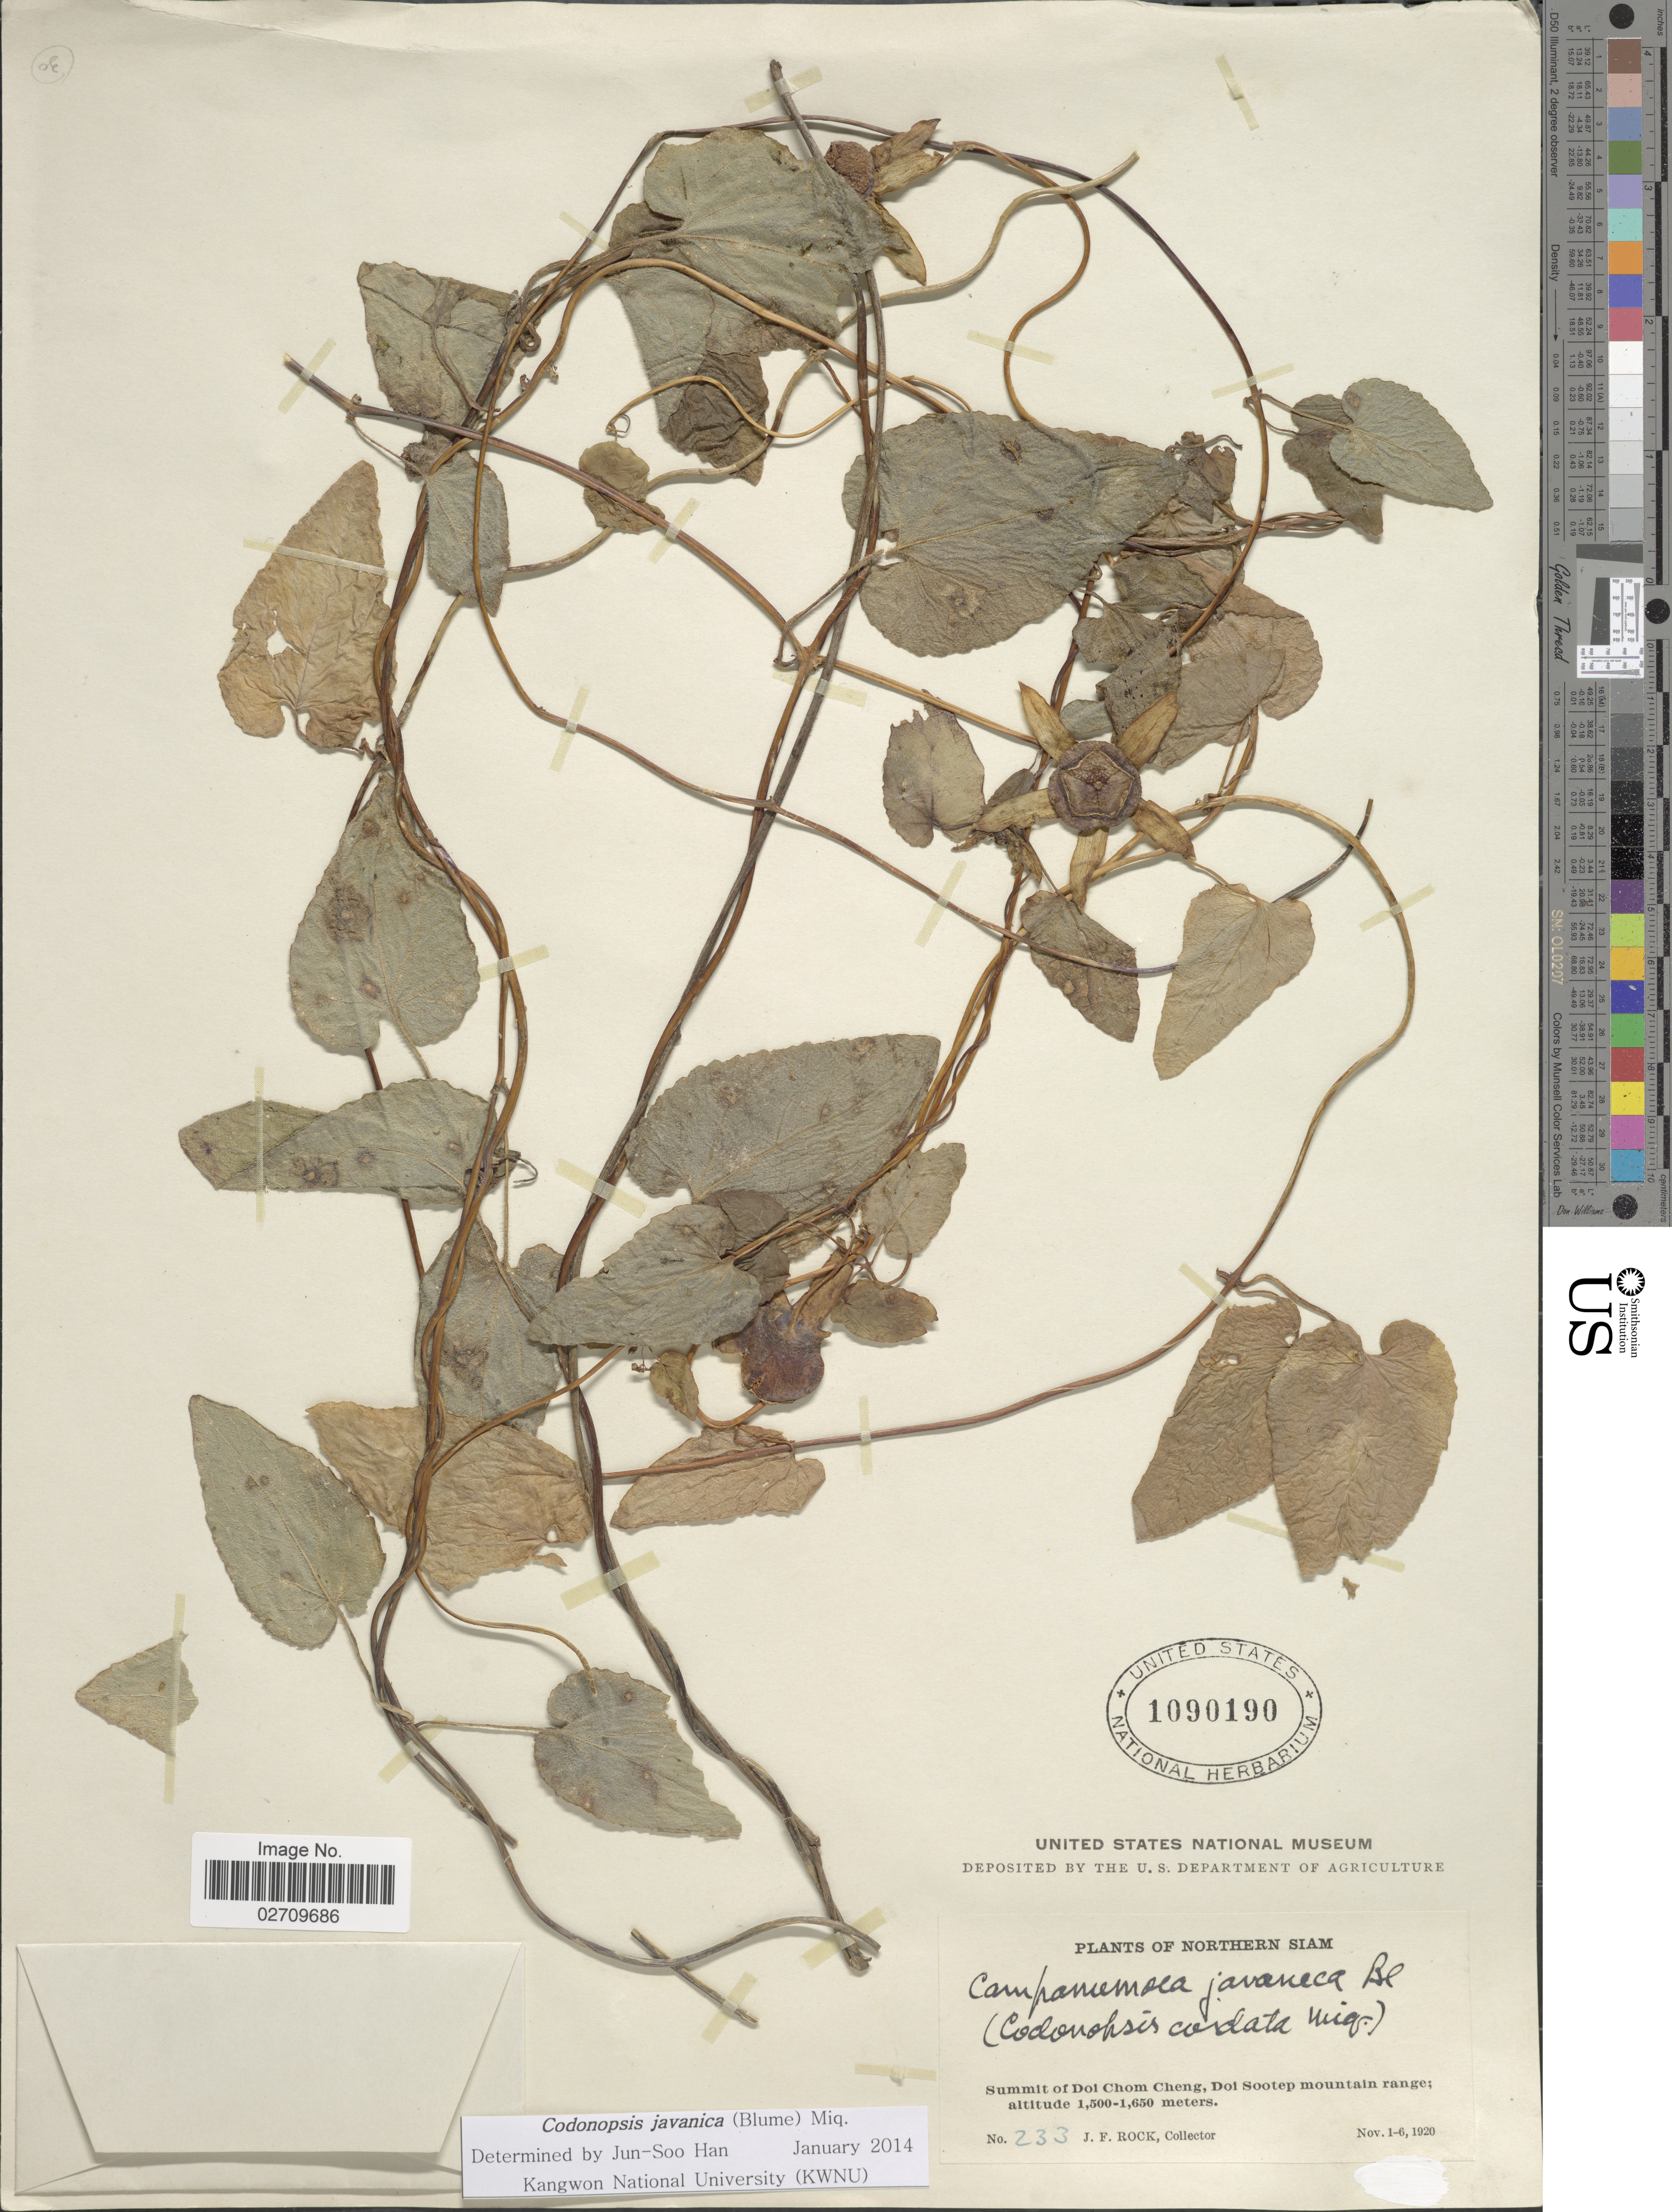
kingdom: Plantae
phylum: Tracheophyta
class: Magnoliopsida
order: Asterales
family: Campanulaceae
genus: Codonopsis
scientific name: Codonopsis javanica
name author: (Blume) Hook. f. & Thomson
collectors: J. F. Rock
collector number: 233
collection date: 1920-11-01/1920-11-06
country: Thailand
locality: Northern Siam, Summit of Doi Chom Cheng, Doi Sootep mountain range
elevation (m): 1500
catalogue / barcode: US 1090190